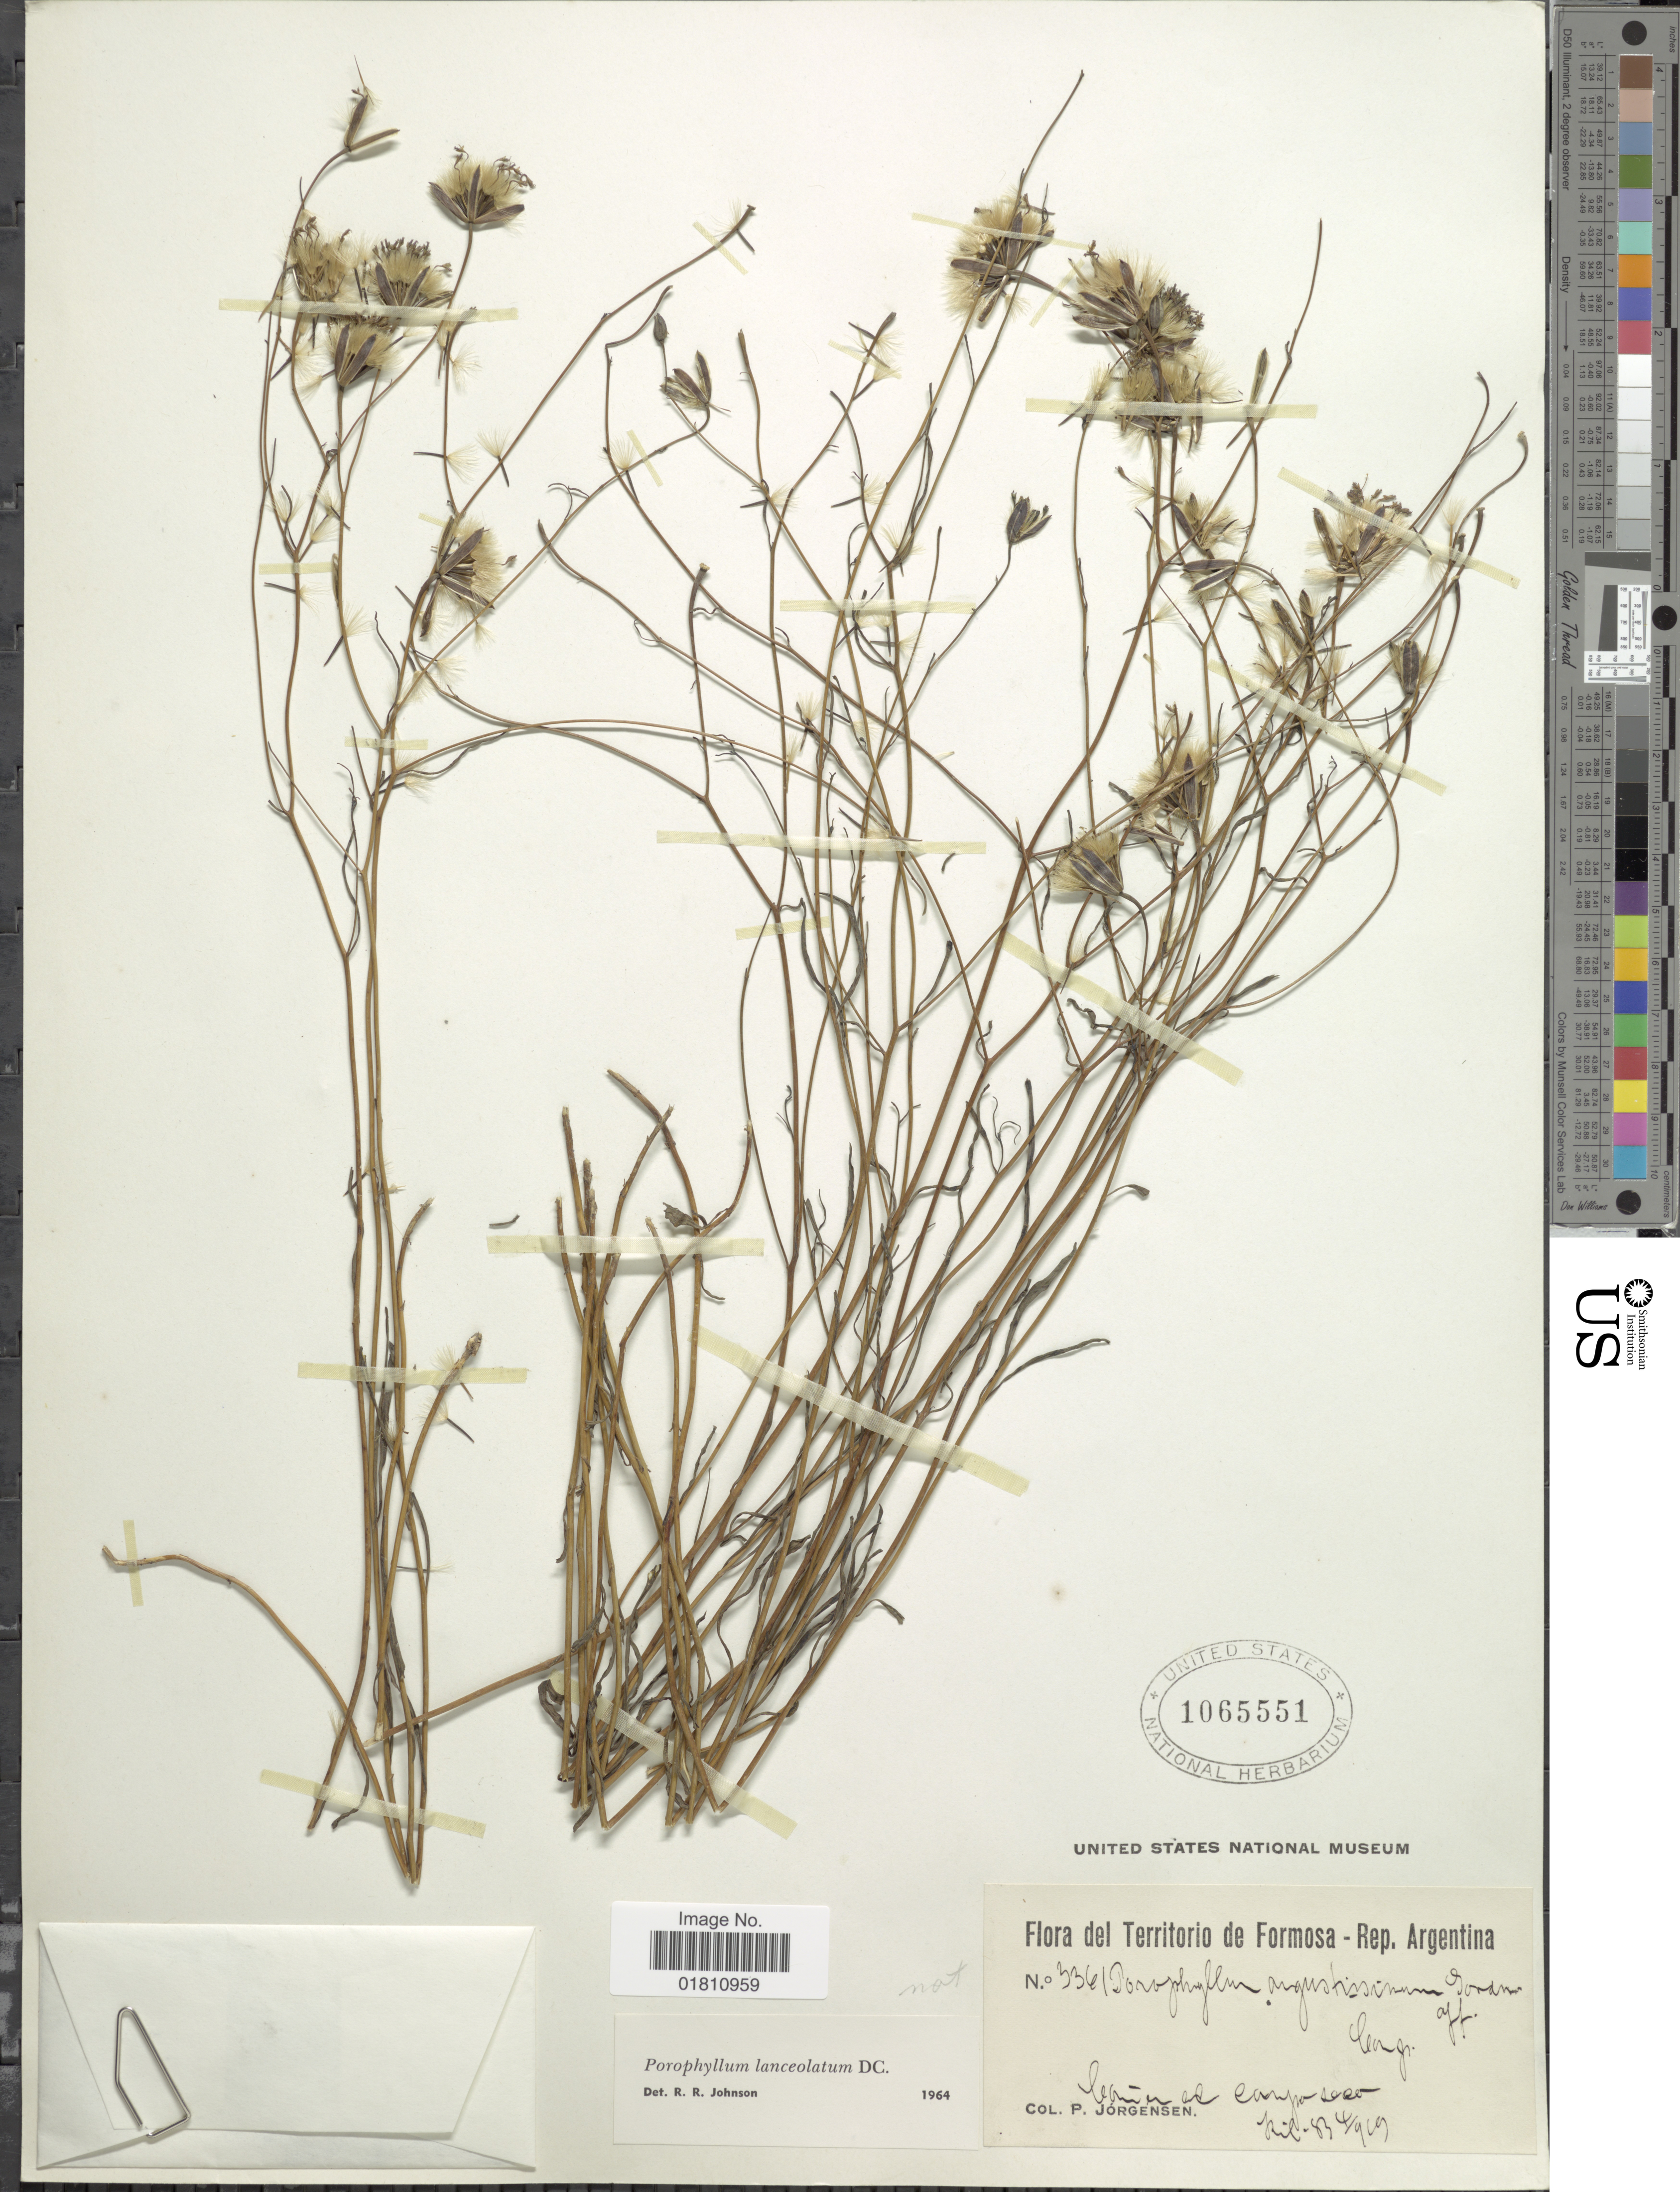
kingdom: Plantae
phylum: Tracheophyta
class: Magnoliopsida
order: Asterales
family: Asteraceae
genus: Porophyllum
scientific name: Porophyllum lanceolatum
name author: DC.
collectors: P. Jörgensen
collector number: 3361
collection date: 1919-04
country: Argentina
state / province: Formosa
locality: Campo Seco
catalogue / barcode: US 1065551